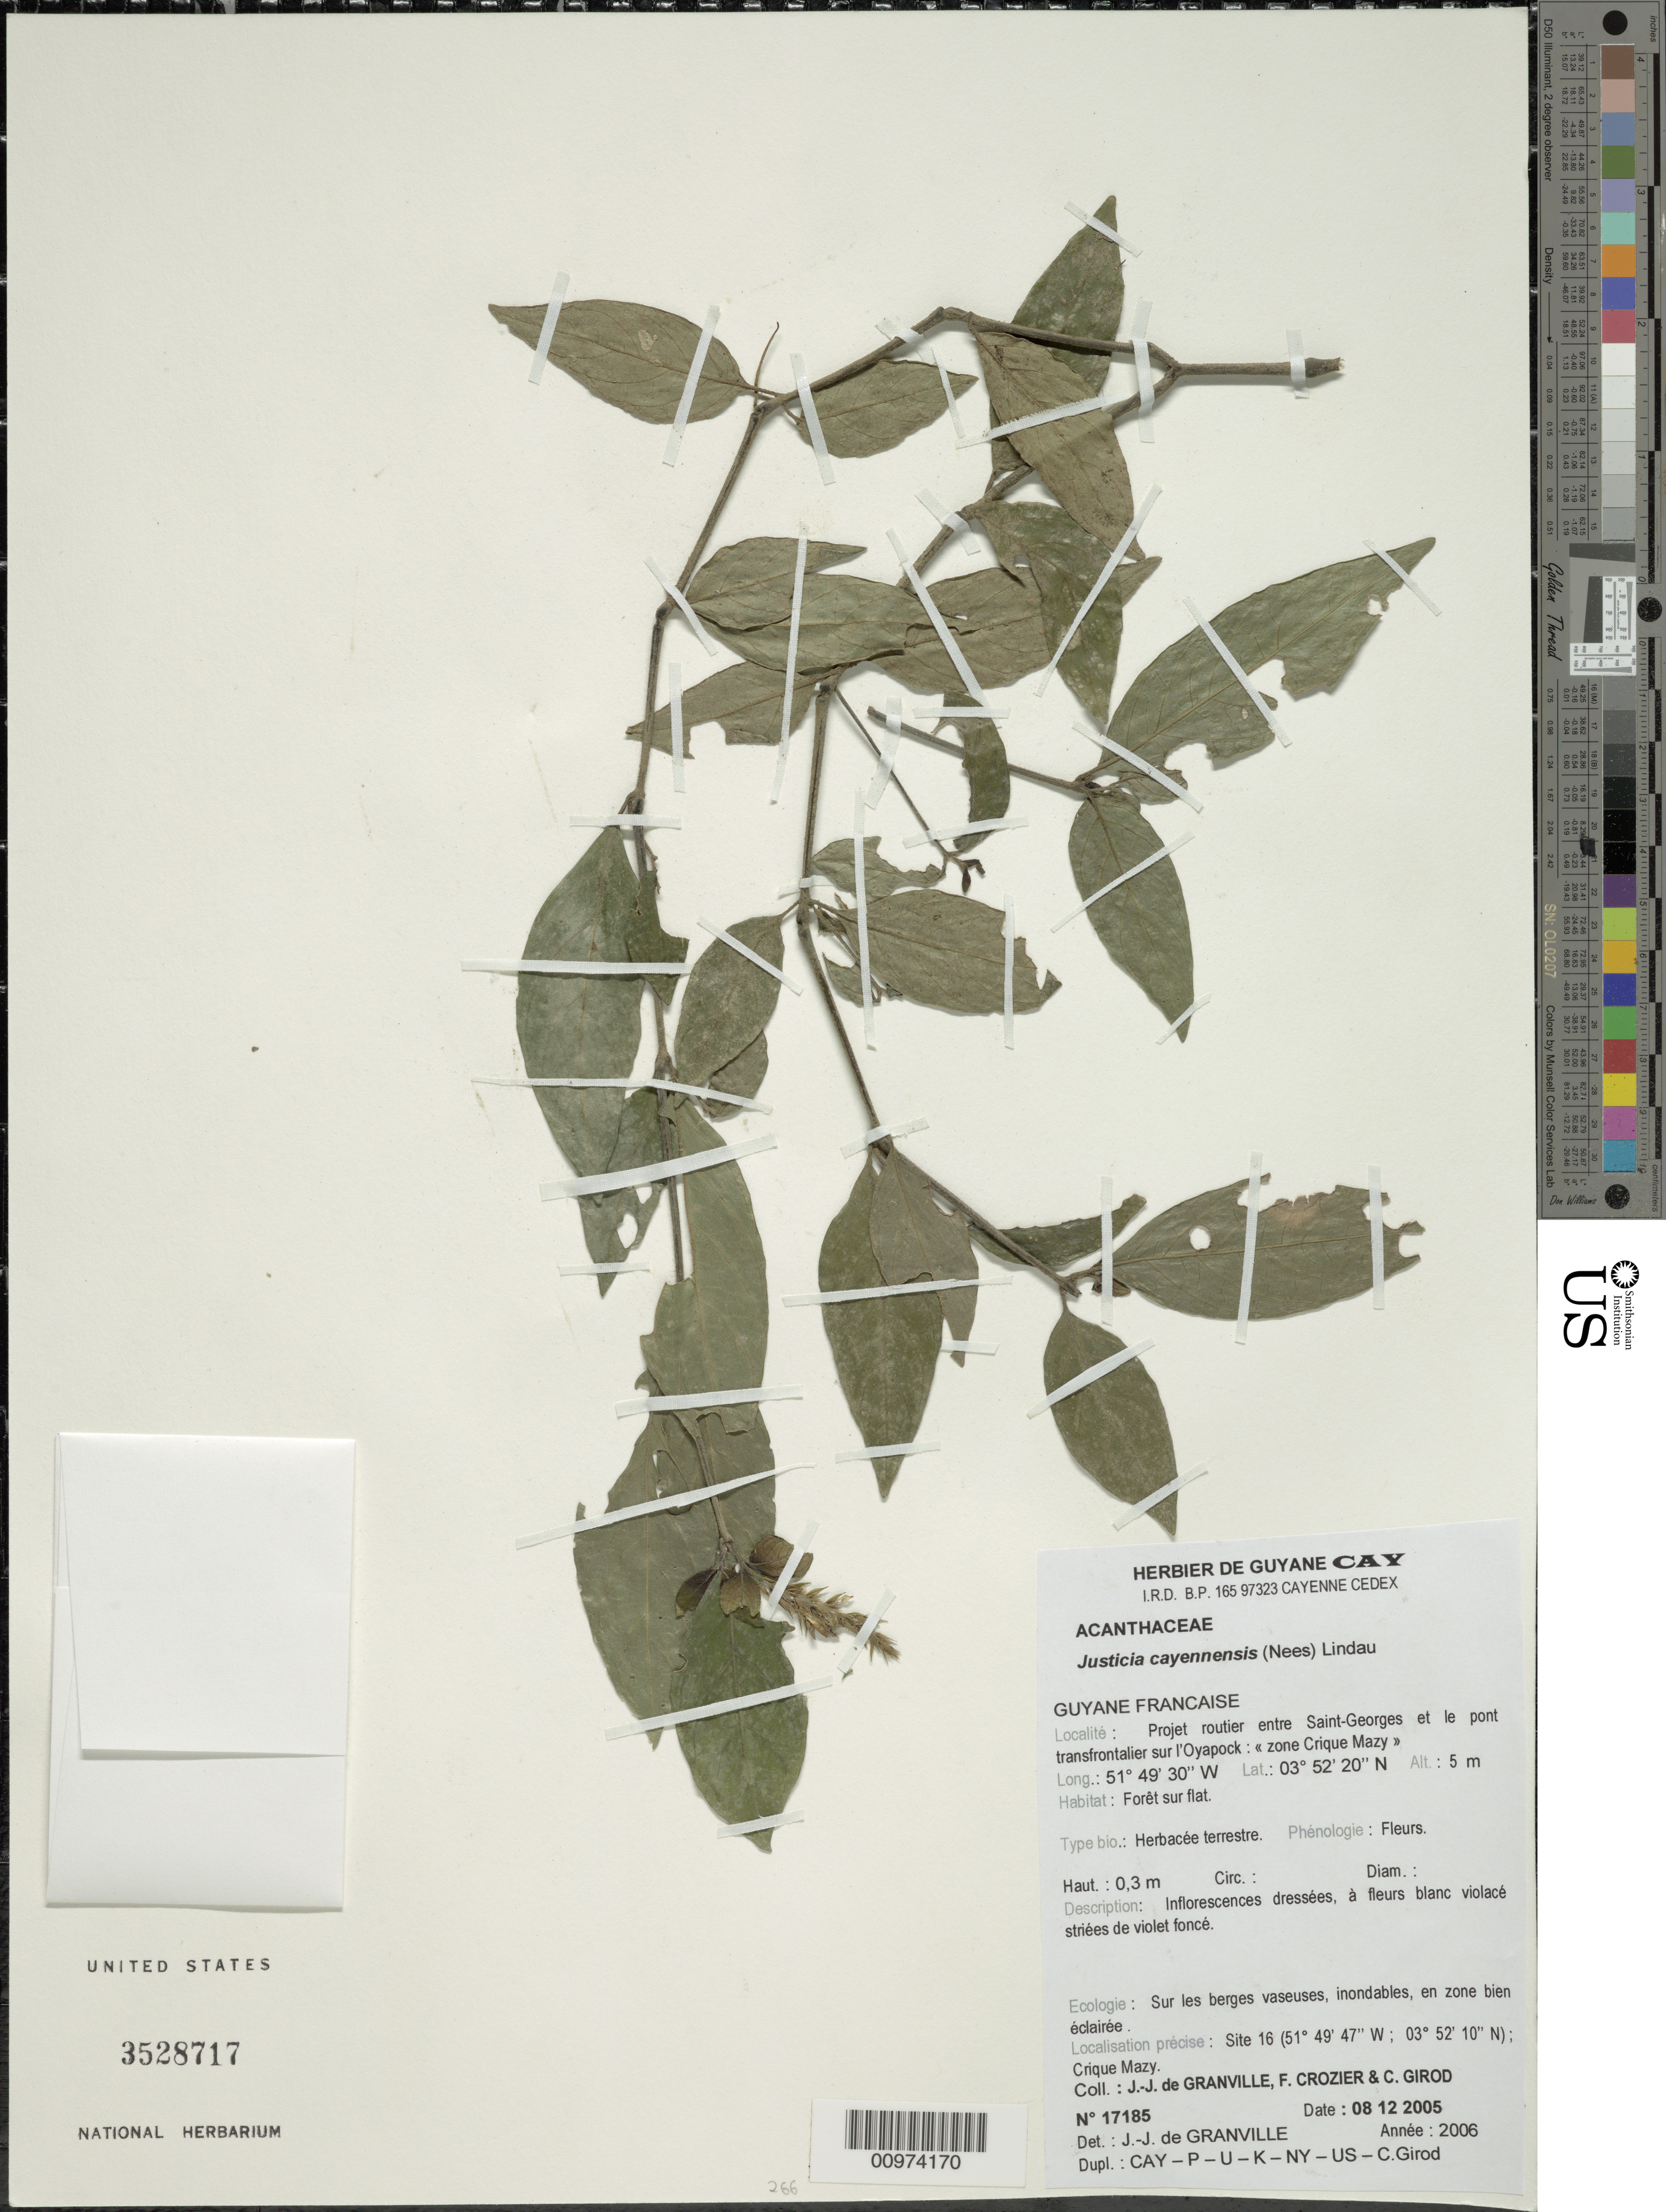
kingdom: Plantae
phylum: Tracheophyta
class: Magnoliopsida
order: Lamiales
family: Acanthaceae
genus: Justicia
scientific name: Justicia cayennensis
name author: (Nees) Lindau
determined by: Granville, J. J. de, (CAY), Institut de Recherche pour le Developpement (IRD) (FRENCH GUIANA)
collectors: J.-J. de Granville, F. Crozier & C. Girod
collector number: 17185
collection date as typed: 8-Dec-05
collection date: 2005-12-08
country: French Guiana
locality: Project routier entre Saint-Georges et le pont transfrontalier sur l'Oyapock, "zone Crique Mazy", site 16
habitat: Foret sur flat. Sur les berges vaseuses, inondables, en zone bien eclairee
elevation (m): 5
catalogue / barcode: US 3528717